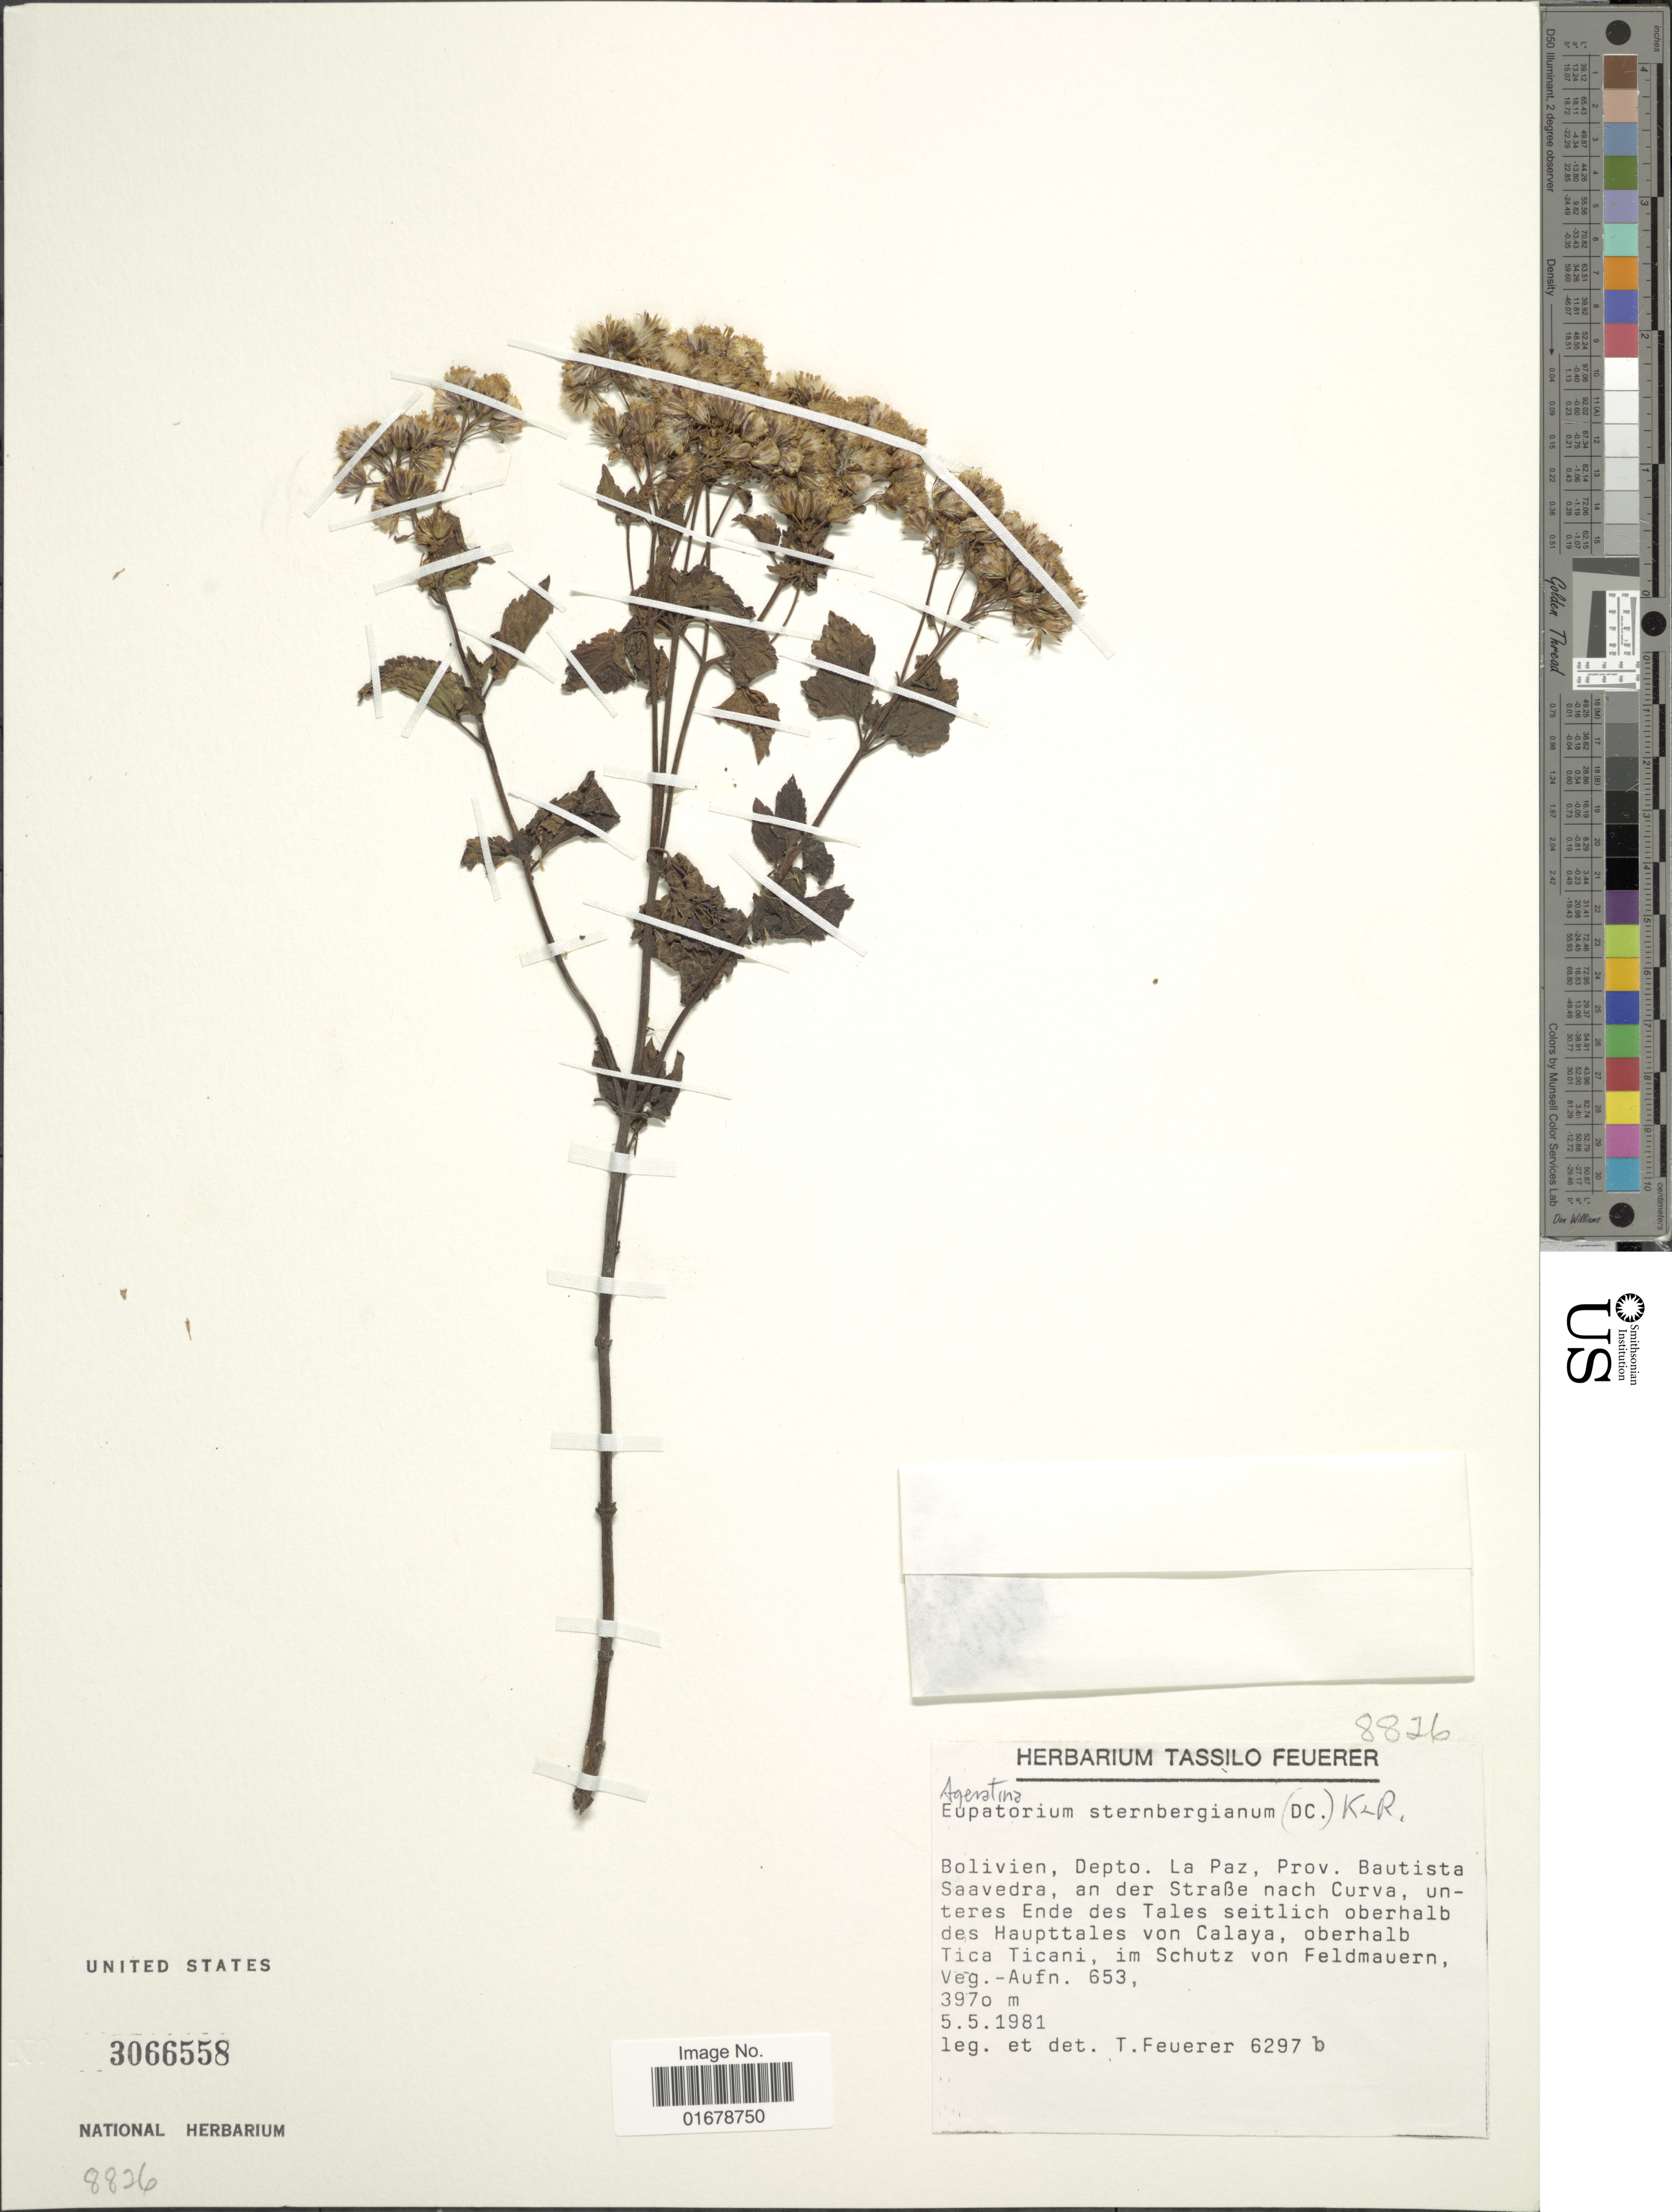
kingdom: Plantae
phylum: Tracheophyta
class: Magnoliopsida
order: Asterales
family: Asteraceae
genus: Ageratina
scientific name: Ageratina sternbergiana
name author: (DC.) R.M. King & H. Rob.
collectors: T. Feuerer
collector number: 6297b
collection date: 1981-05-05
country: Bolivia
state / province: La Paz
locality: Bolivien, Depto. La Paz, Prov. Bautista Saavedra, an der Strasse nach Curva, unteres Ende de Tales seitlich, oberhalb Tica Ticani, im Schutz von Feldmauern Veg. - Aufn. 653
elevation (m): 3970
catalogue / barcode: US 3066558